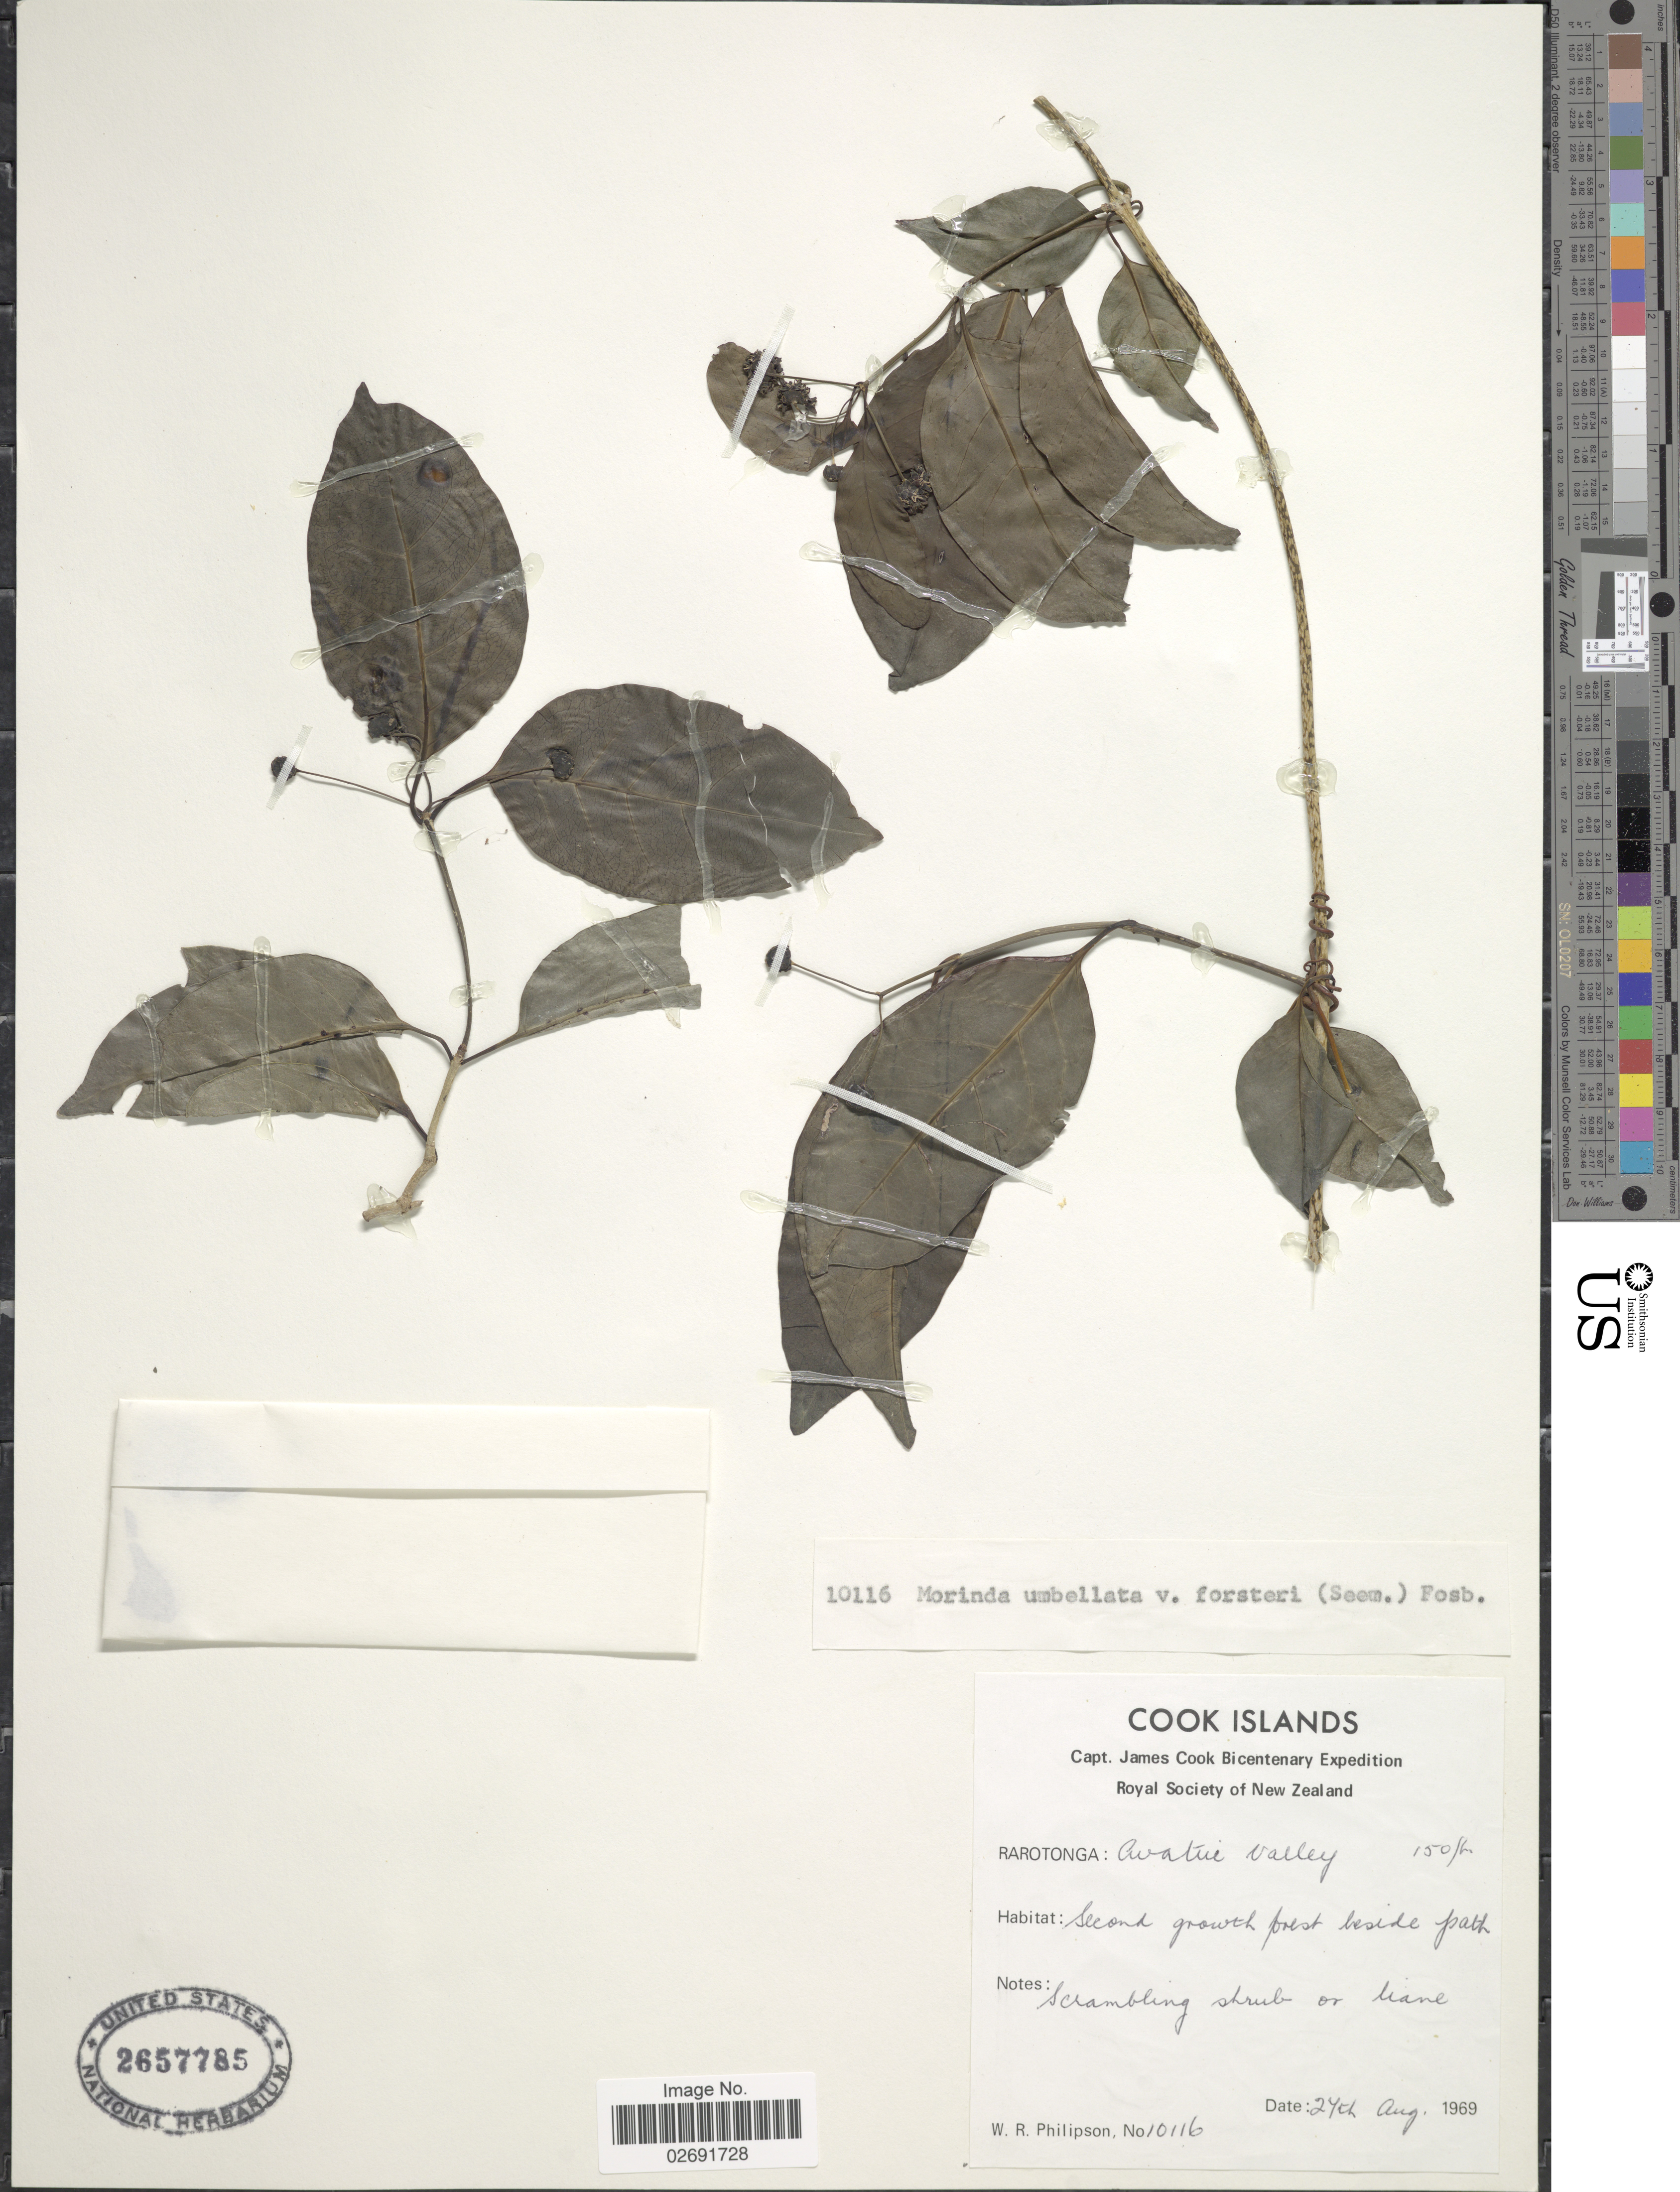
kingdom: Plantae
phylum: Tracheophyta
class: Magnoliopsida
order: Gentianales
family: Rubiaceae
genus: Gynochthodes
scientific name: Gynochthodes umbellata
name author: (L.) Razafim. & B. Bremer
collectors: W. R. Philipson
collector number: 10116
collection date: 1969-08-27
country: Cook Islands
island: Rarotonga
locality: Rarotonga: Avatue Valley.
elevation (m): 46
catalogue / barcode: US 2657785